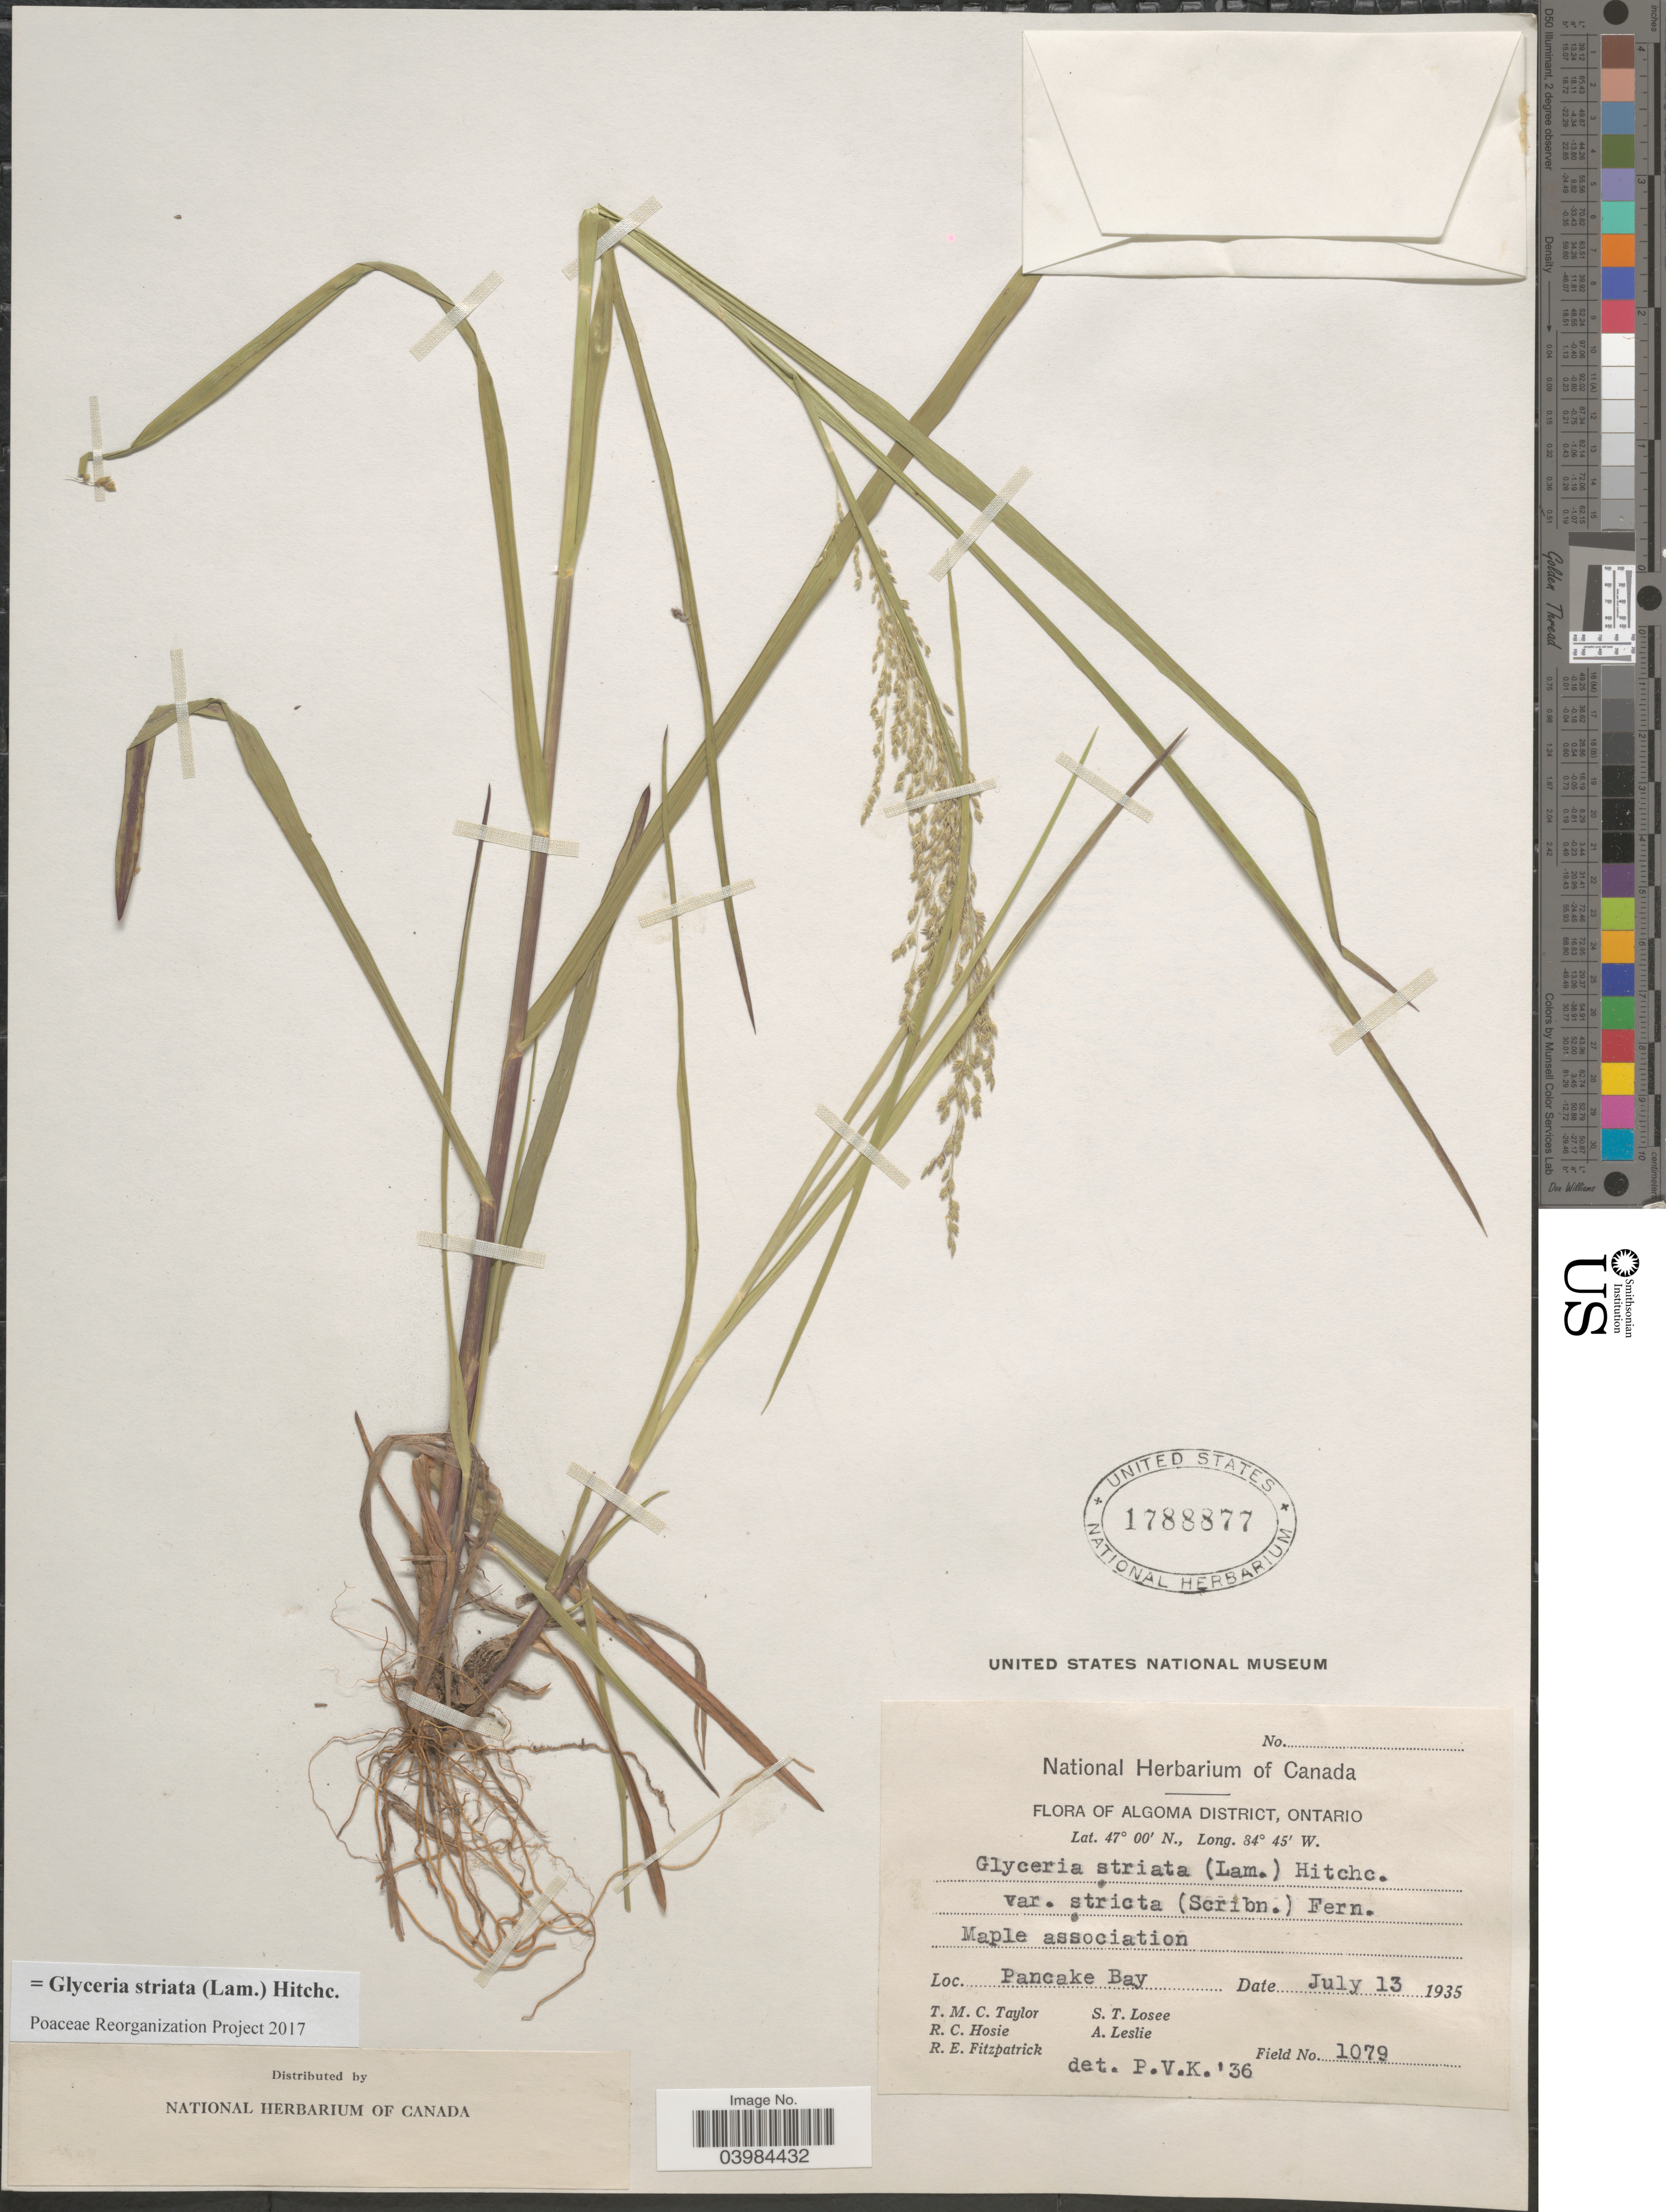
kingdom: Plantae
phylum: Tracheophyta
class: Liliopsida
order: Poales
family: Poaceae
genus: Glyceria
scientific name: Glyceria striata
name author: (Lam.) Hitchc.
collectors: T. M. C. Taylor, R. Hosie, R. Fitzpatrick, S. Losee & A. Leslie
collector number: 1079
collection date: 1935-07-13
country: Canada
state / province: Ontario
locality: Algoma District. Pancake Bay.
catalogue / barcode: US 1788877